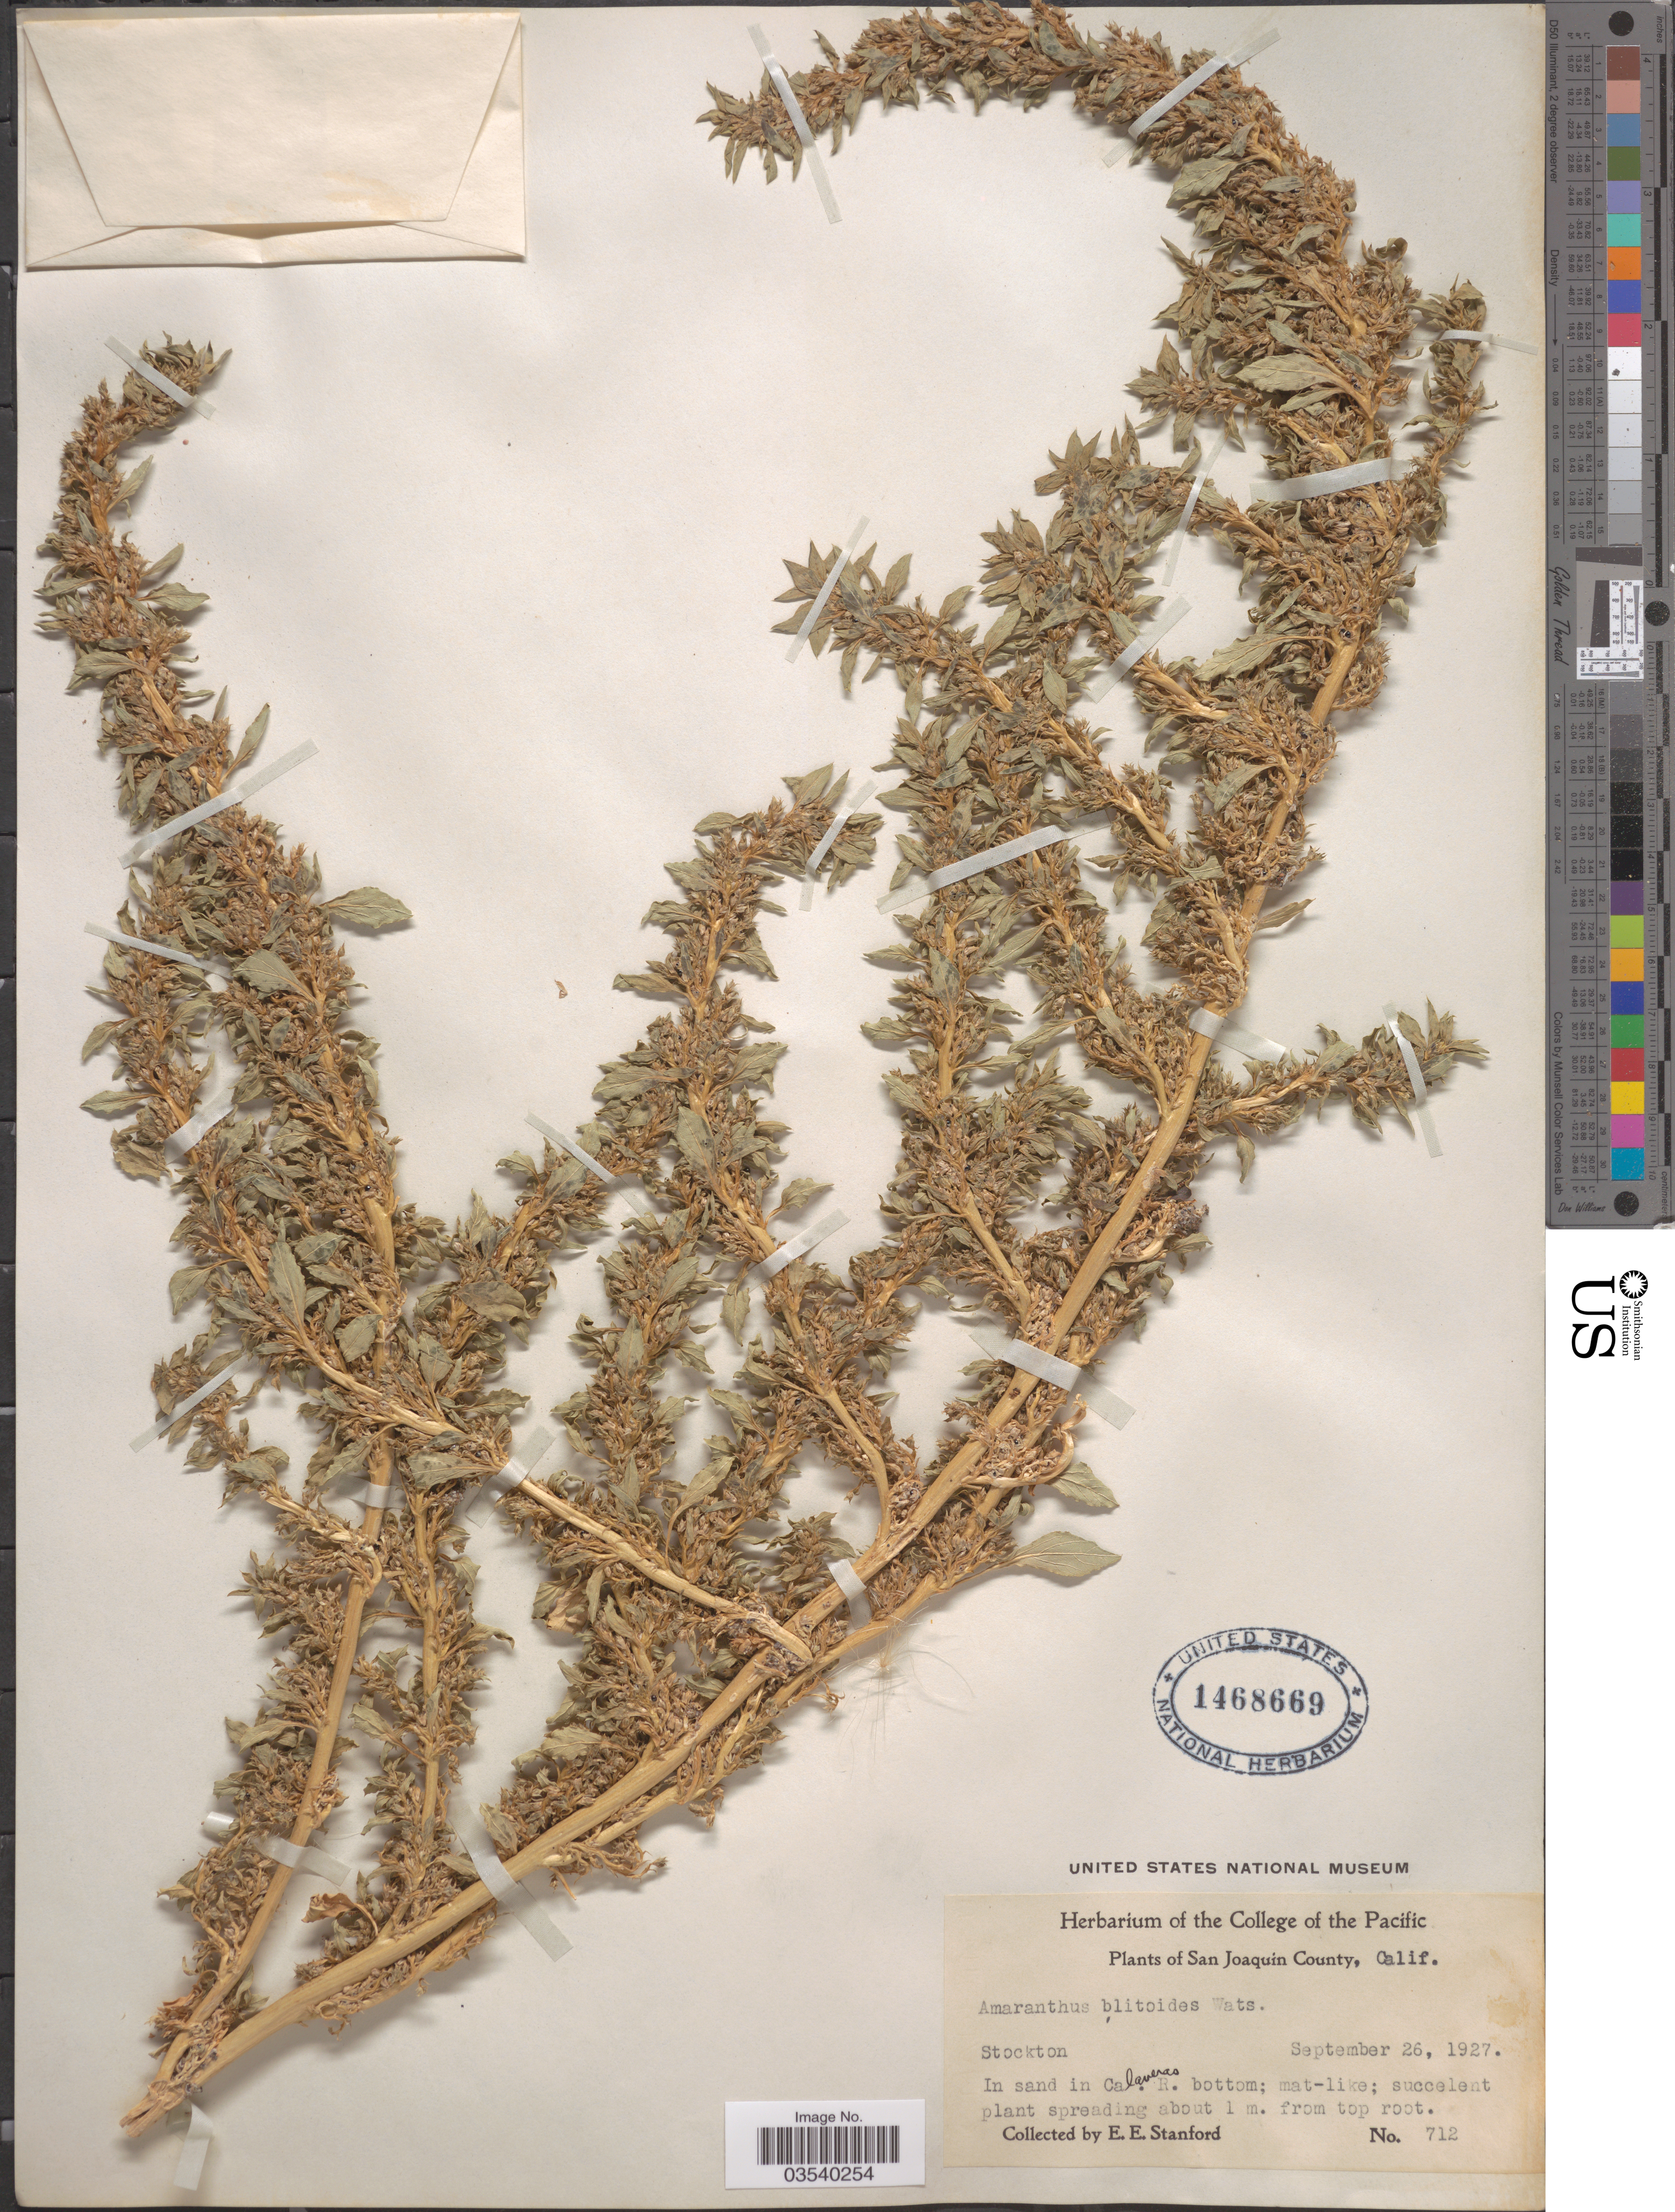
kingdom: Plantae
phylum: Tracheophyta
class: Magnoliopsida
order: Caryophyllales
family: Amaranthaceae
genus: Amaranthus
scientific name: Amaranthus blitoides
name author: S. Watson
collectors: E. Stanford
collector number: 712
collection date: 1927-09-26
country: United States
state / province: California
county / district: San Joaquin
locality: San Joaquin County, Stockton. In sand in Calaveras R. bottom.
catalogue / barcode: US 1468669